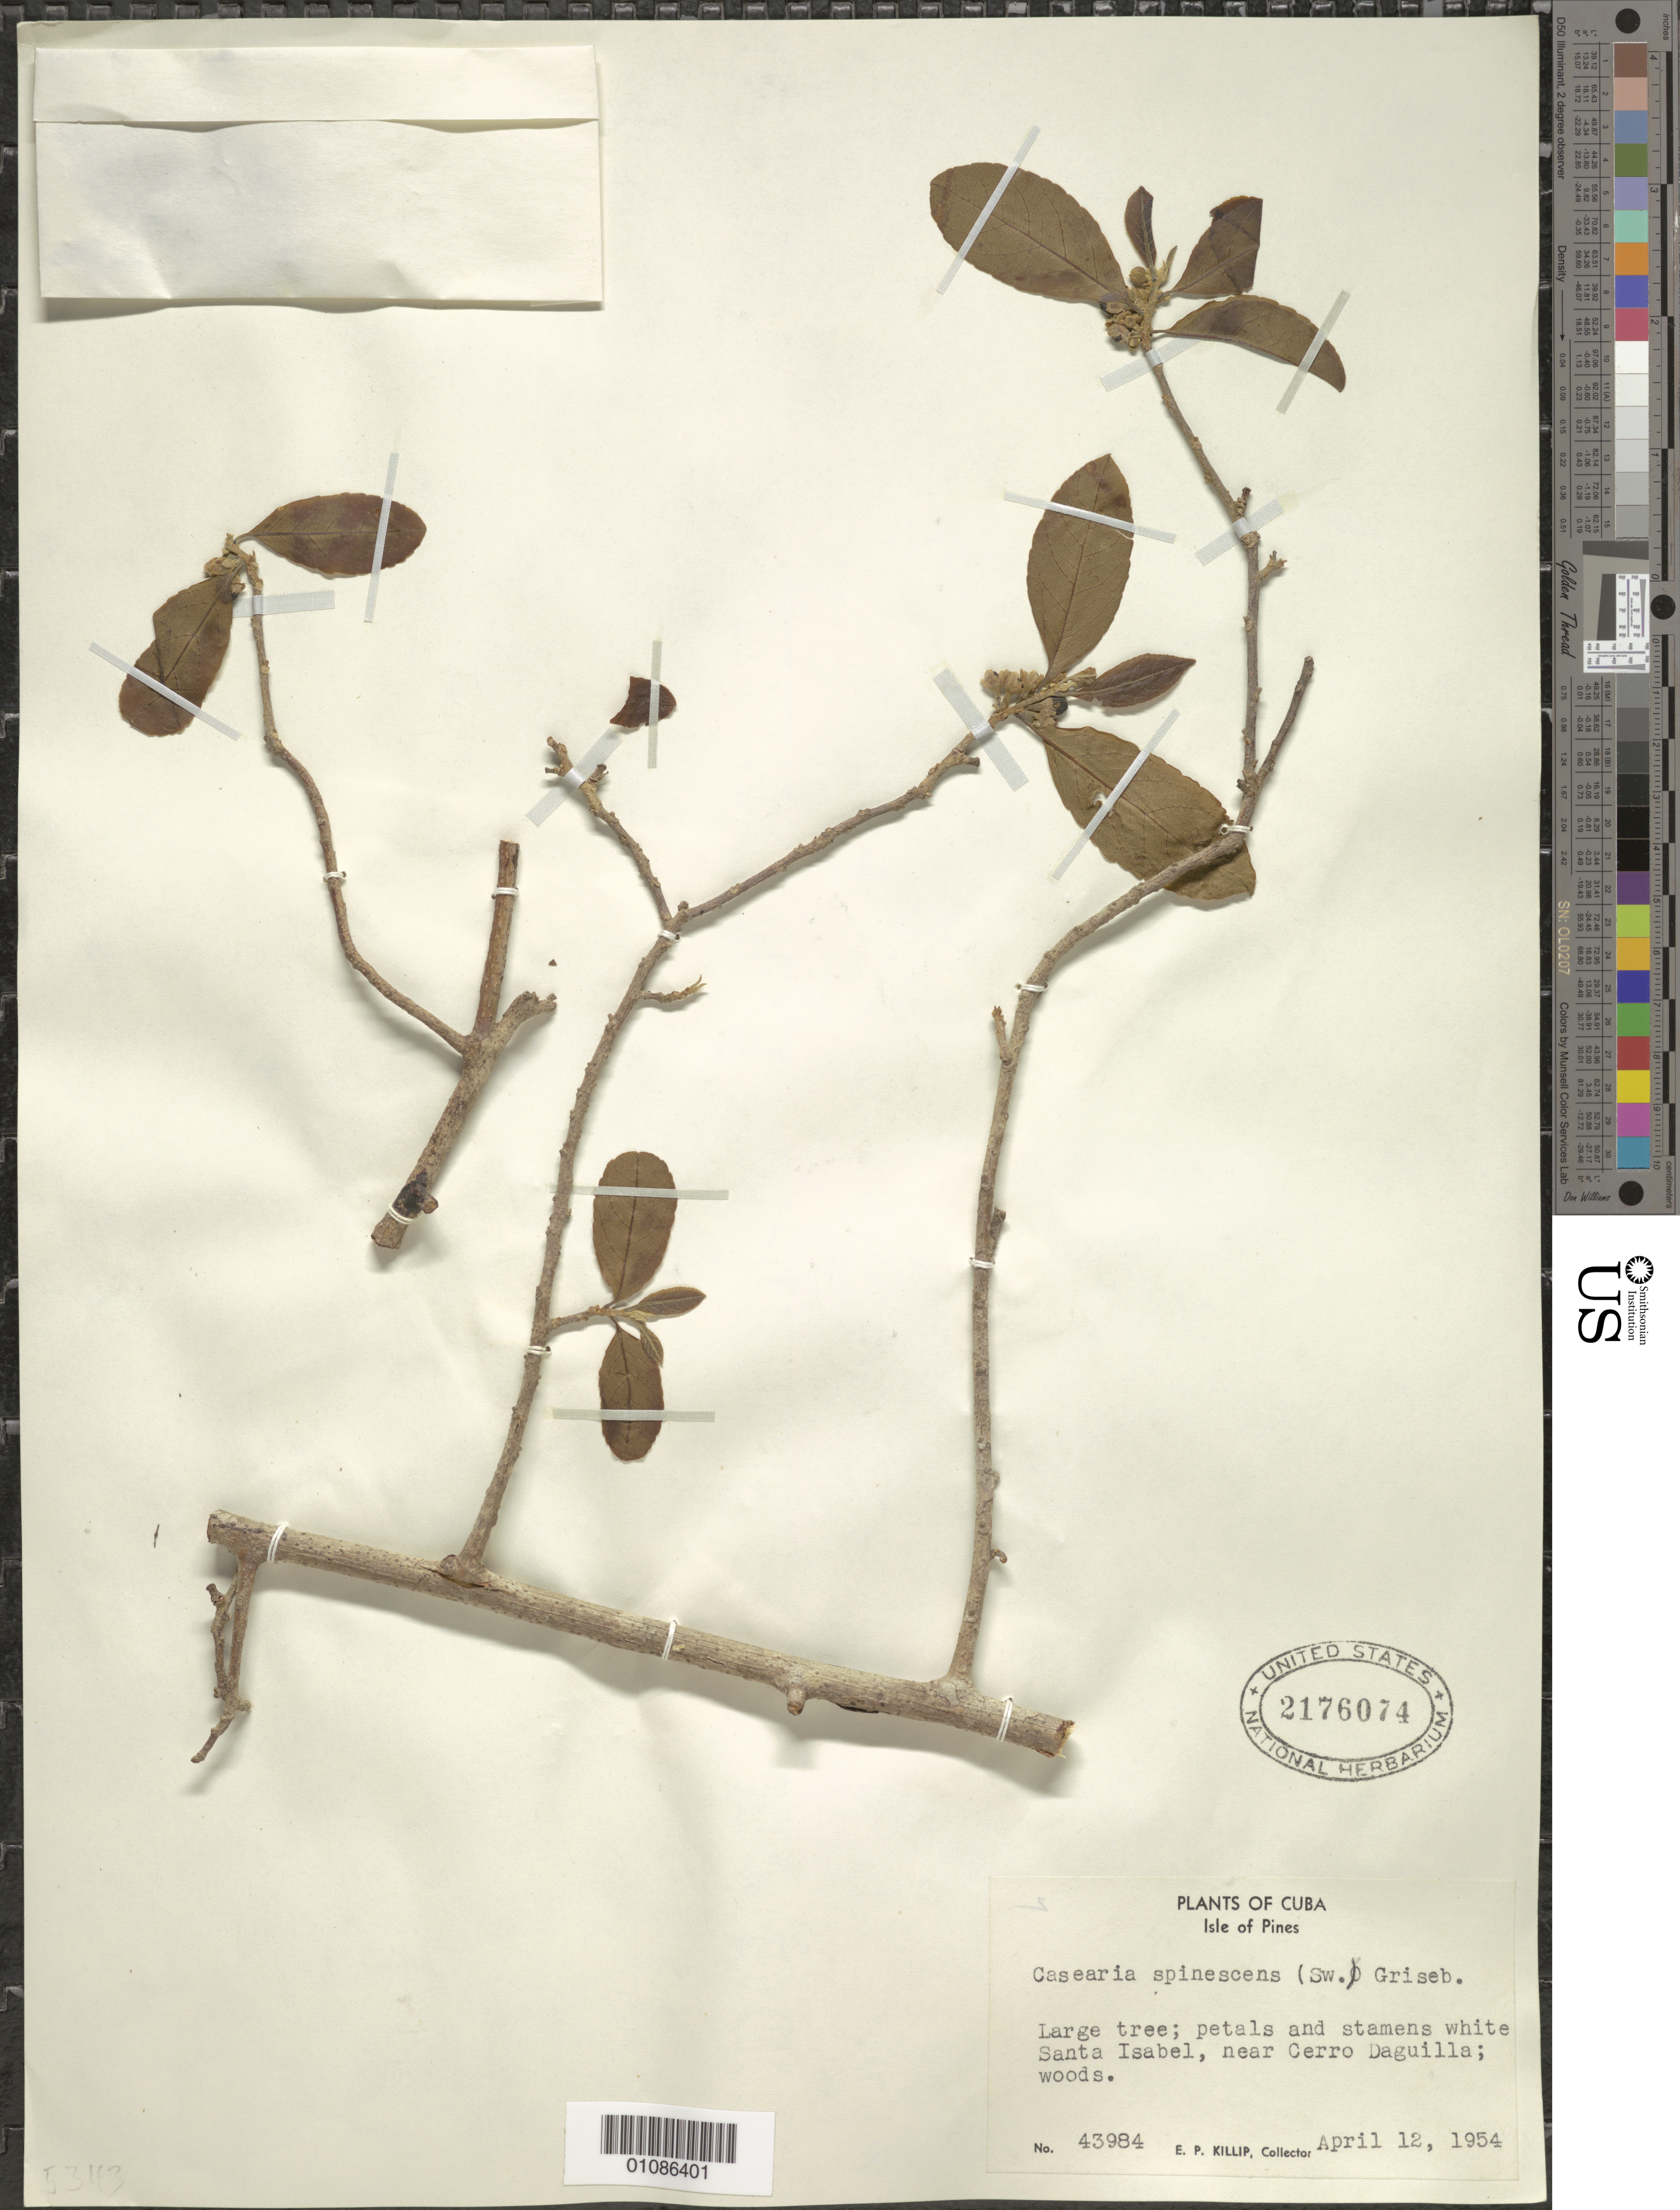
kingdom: Plantae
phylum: Tracheophyta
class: Magnoliopsida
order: Malpighiales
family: Salicaceae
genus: Casearia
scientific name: Casearia spinescens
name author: (Sw.) Griseb.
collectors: E. P. Killip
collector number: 43984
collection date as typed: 12 Apr 1954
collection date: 1954-04-12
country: Cuba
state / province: Isla de La Juventud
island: Isla de la Juventud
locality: Isle of Pines, Santa Isabel, near Cerro Daguilla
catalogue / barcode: US 2176074